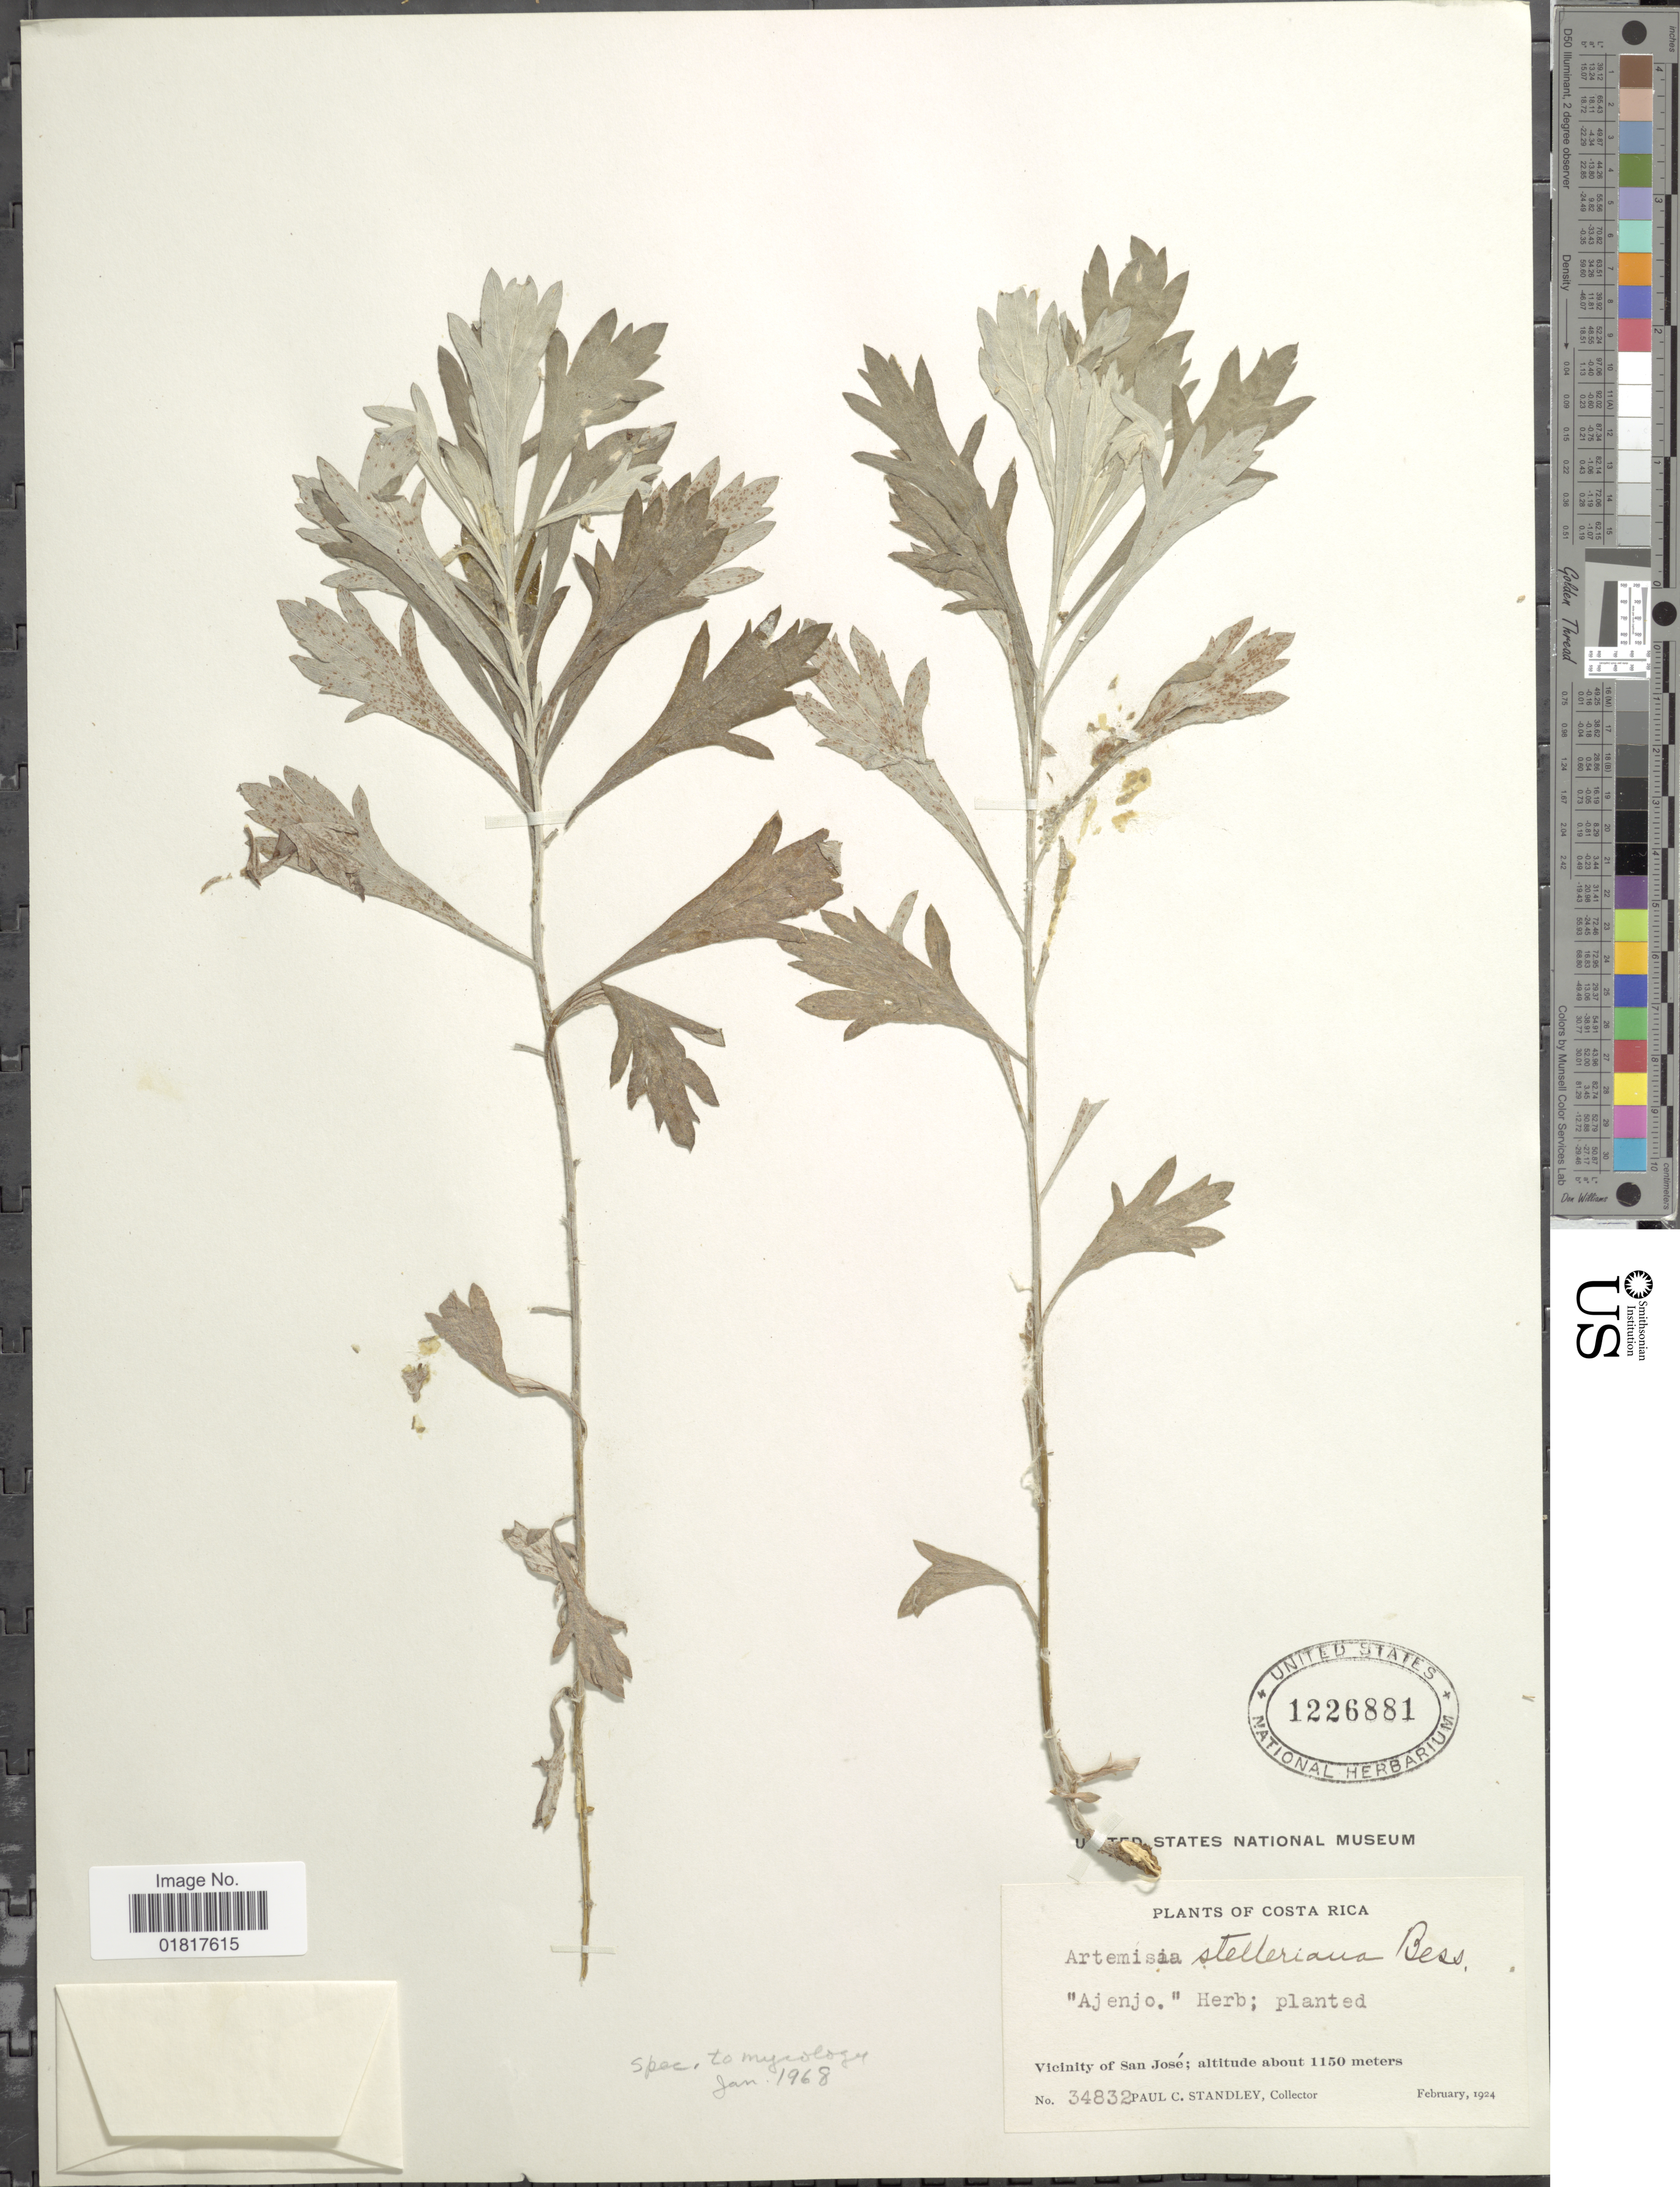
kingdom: Plantae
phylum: Tracheophyta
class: Magnoliopsida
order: Asterales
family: Asteraceae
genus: Artemisia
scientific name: Artemisia stelleriana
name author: Besser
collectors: P. C. Standley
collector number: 34832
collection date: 1924-02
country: Costa Rica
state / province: San José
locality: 'Ajenjo', Vicinity of San José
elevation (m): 351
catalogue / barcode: US 1226881